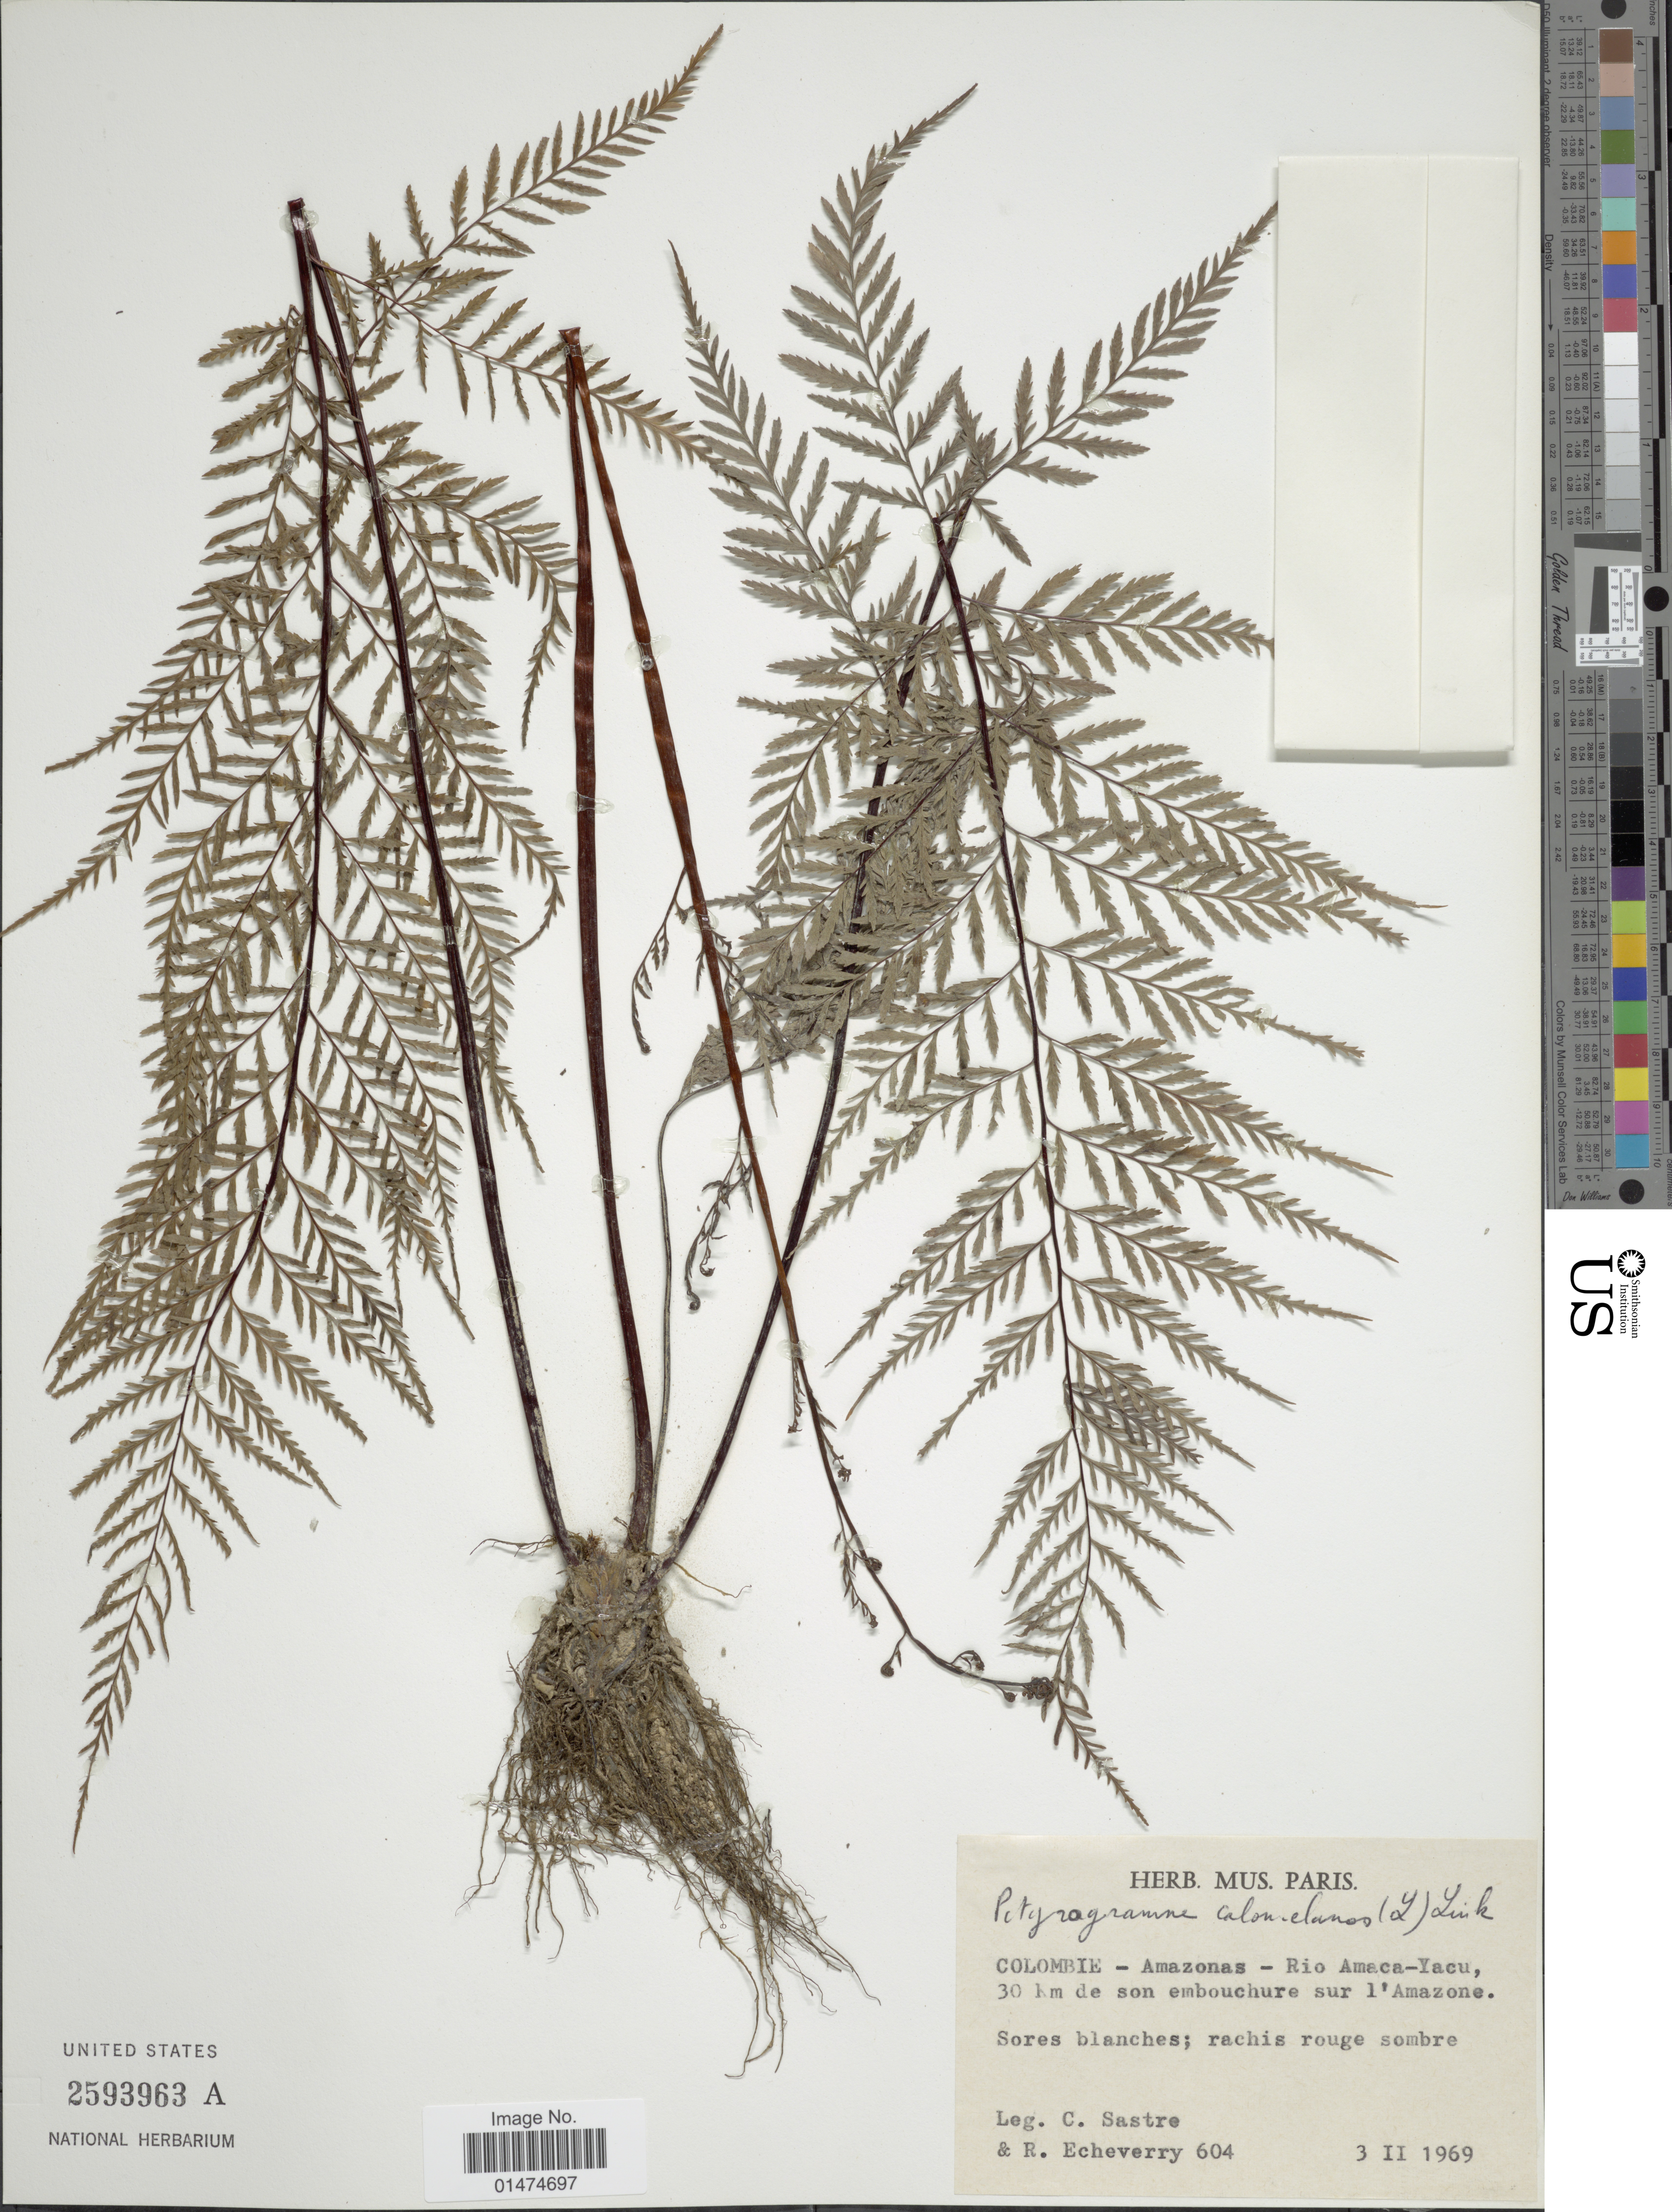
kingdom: Plantae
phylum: Tracheophyta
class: Polypodiopsida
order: Polypodiales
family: Pteridaceae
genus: Pityrogramma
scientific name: Pityrogramma calomelanos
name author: (L.) Link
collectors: C. Sastre & R. Echeverry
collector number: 604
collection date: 1969-02-03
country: Colombia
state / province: Amazônas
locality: Rio Amaca-Yacu, 30 km de son embouchure sur l' Amazone,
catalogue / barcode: US 2593963A